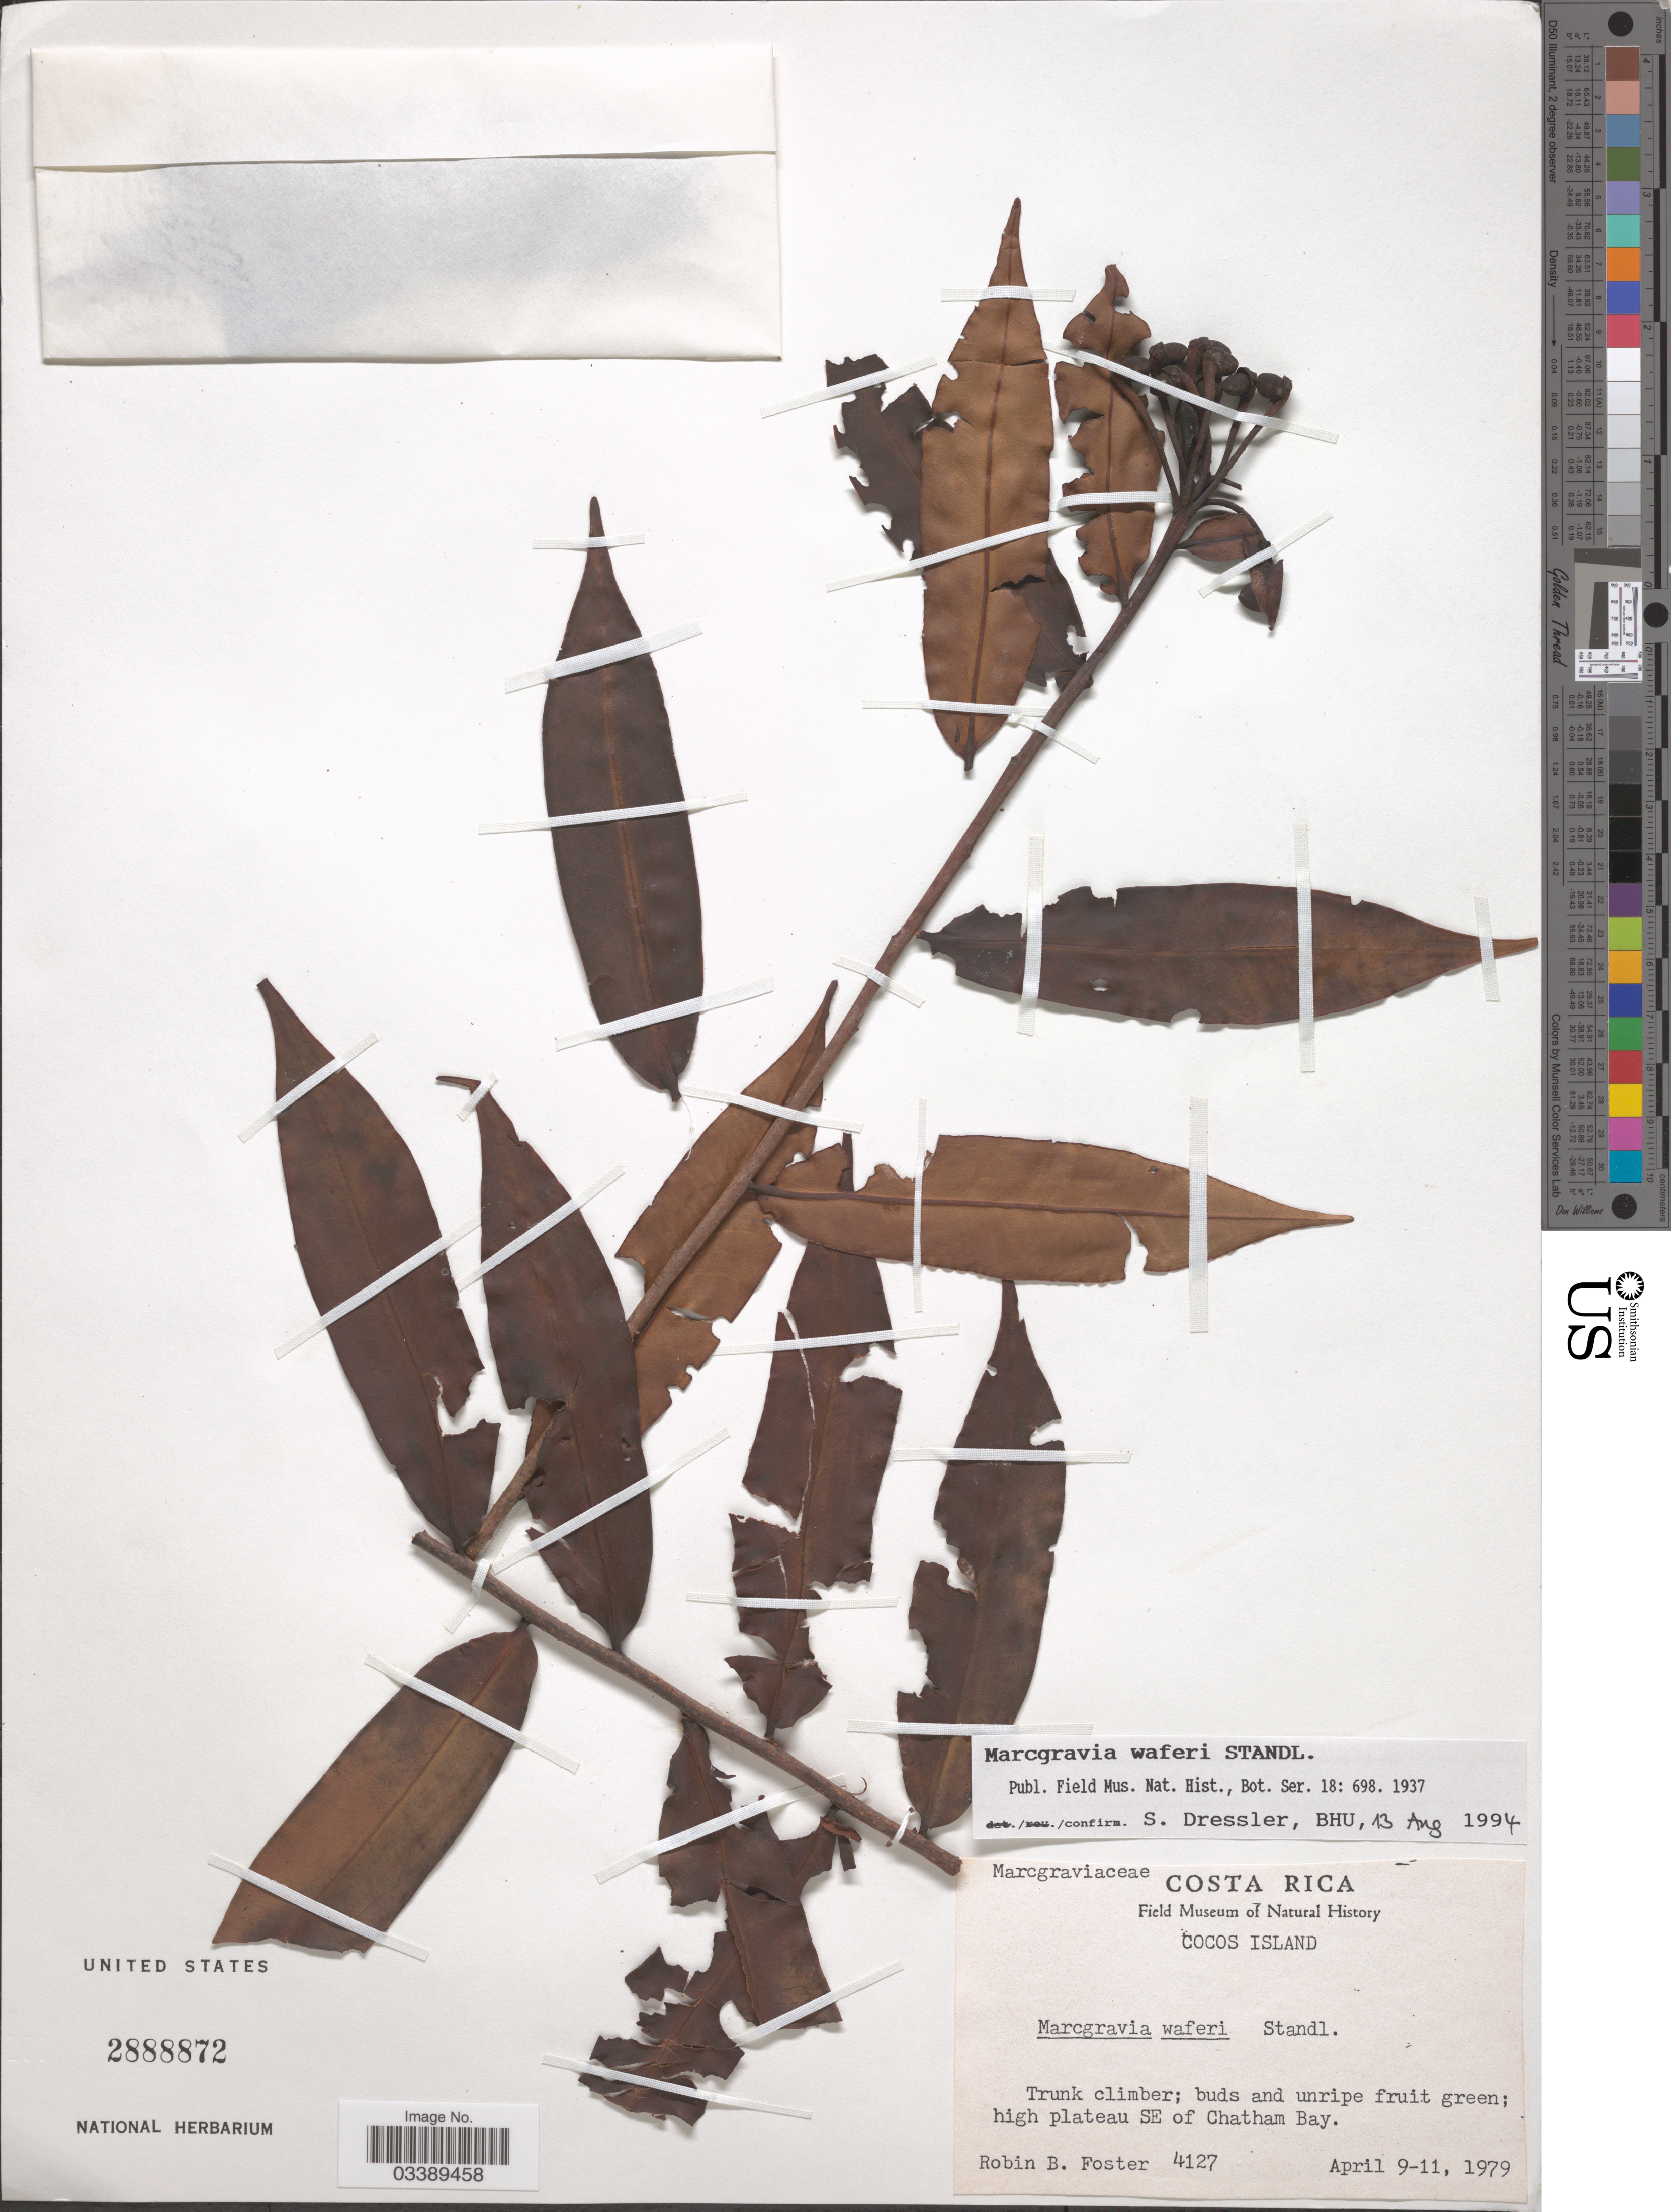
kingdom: Plantae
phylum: Tracheophyta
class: Magnoliopsida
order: Ericales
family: Marcgraviaceae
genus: Marcgravia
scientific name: Marcgravia waferi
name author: Standl.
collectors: R. B. Foster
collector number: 4127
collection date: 1979-04-09/1979-04-11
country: Costa Rica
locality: Cocos Island, high plateau SE of Chatham Bay.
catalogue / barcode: US 2888872